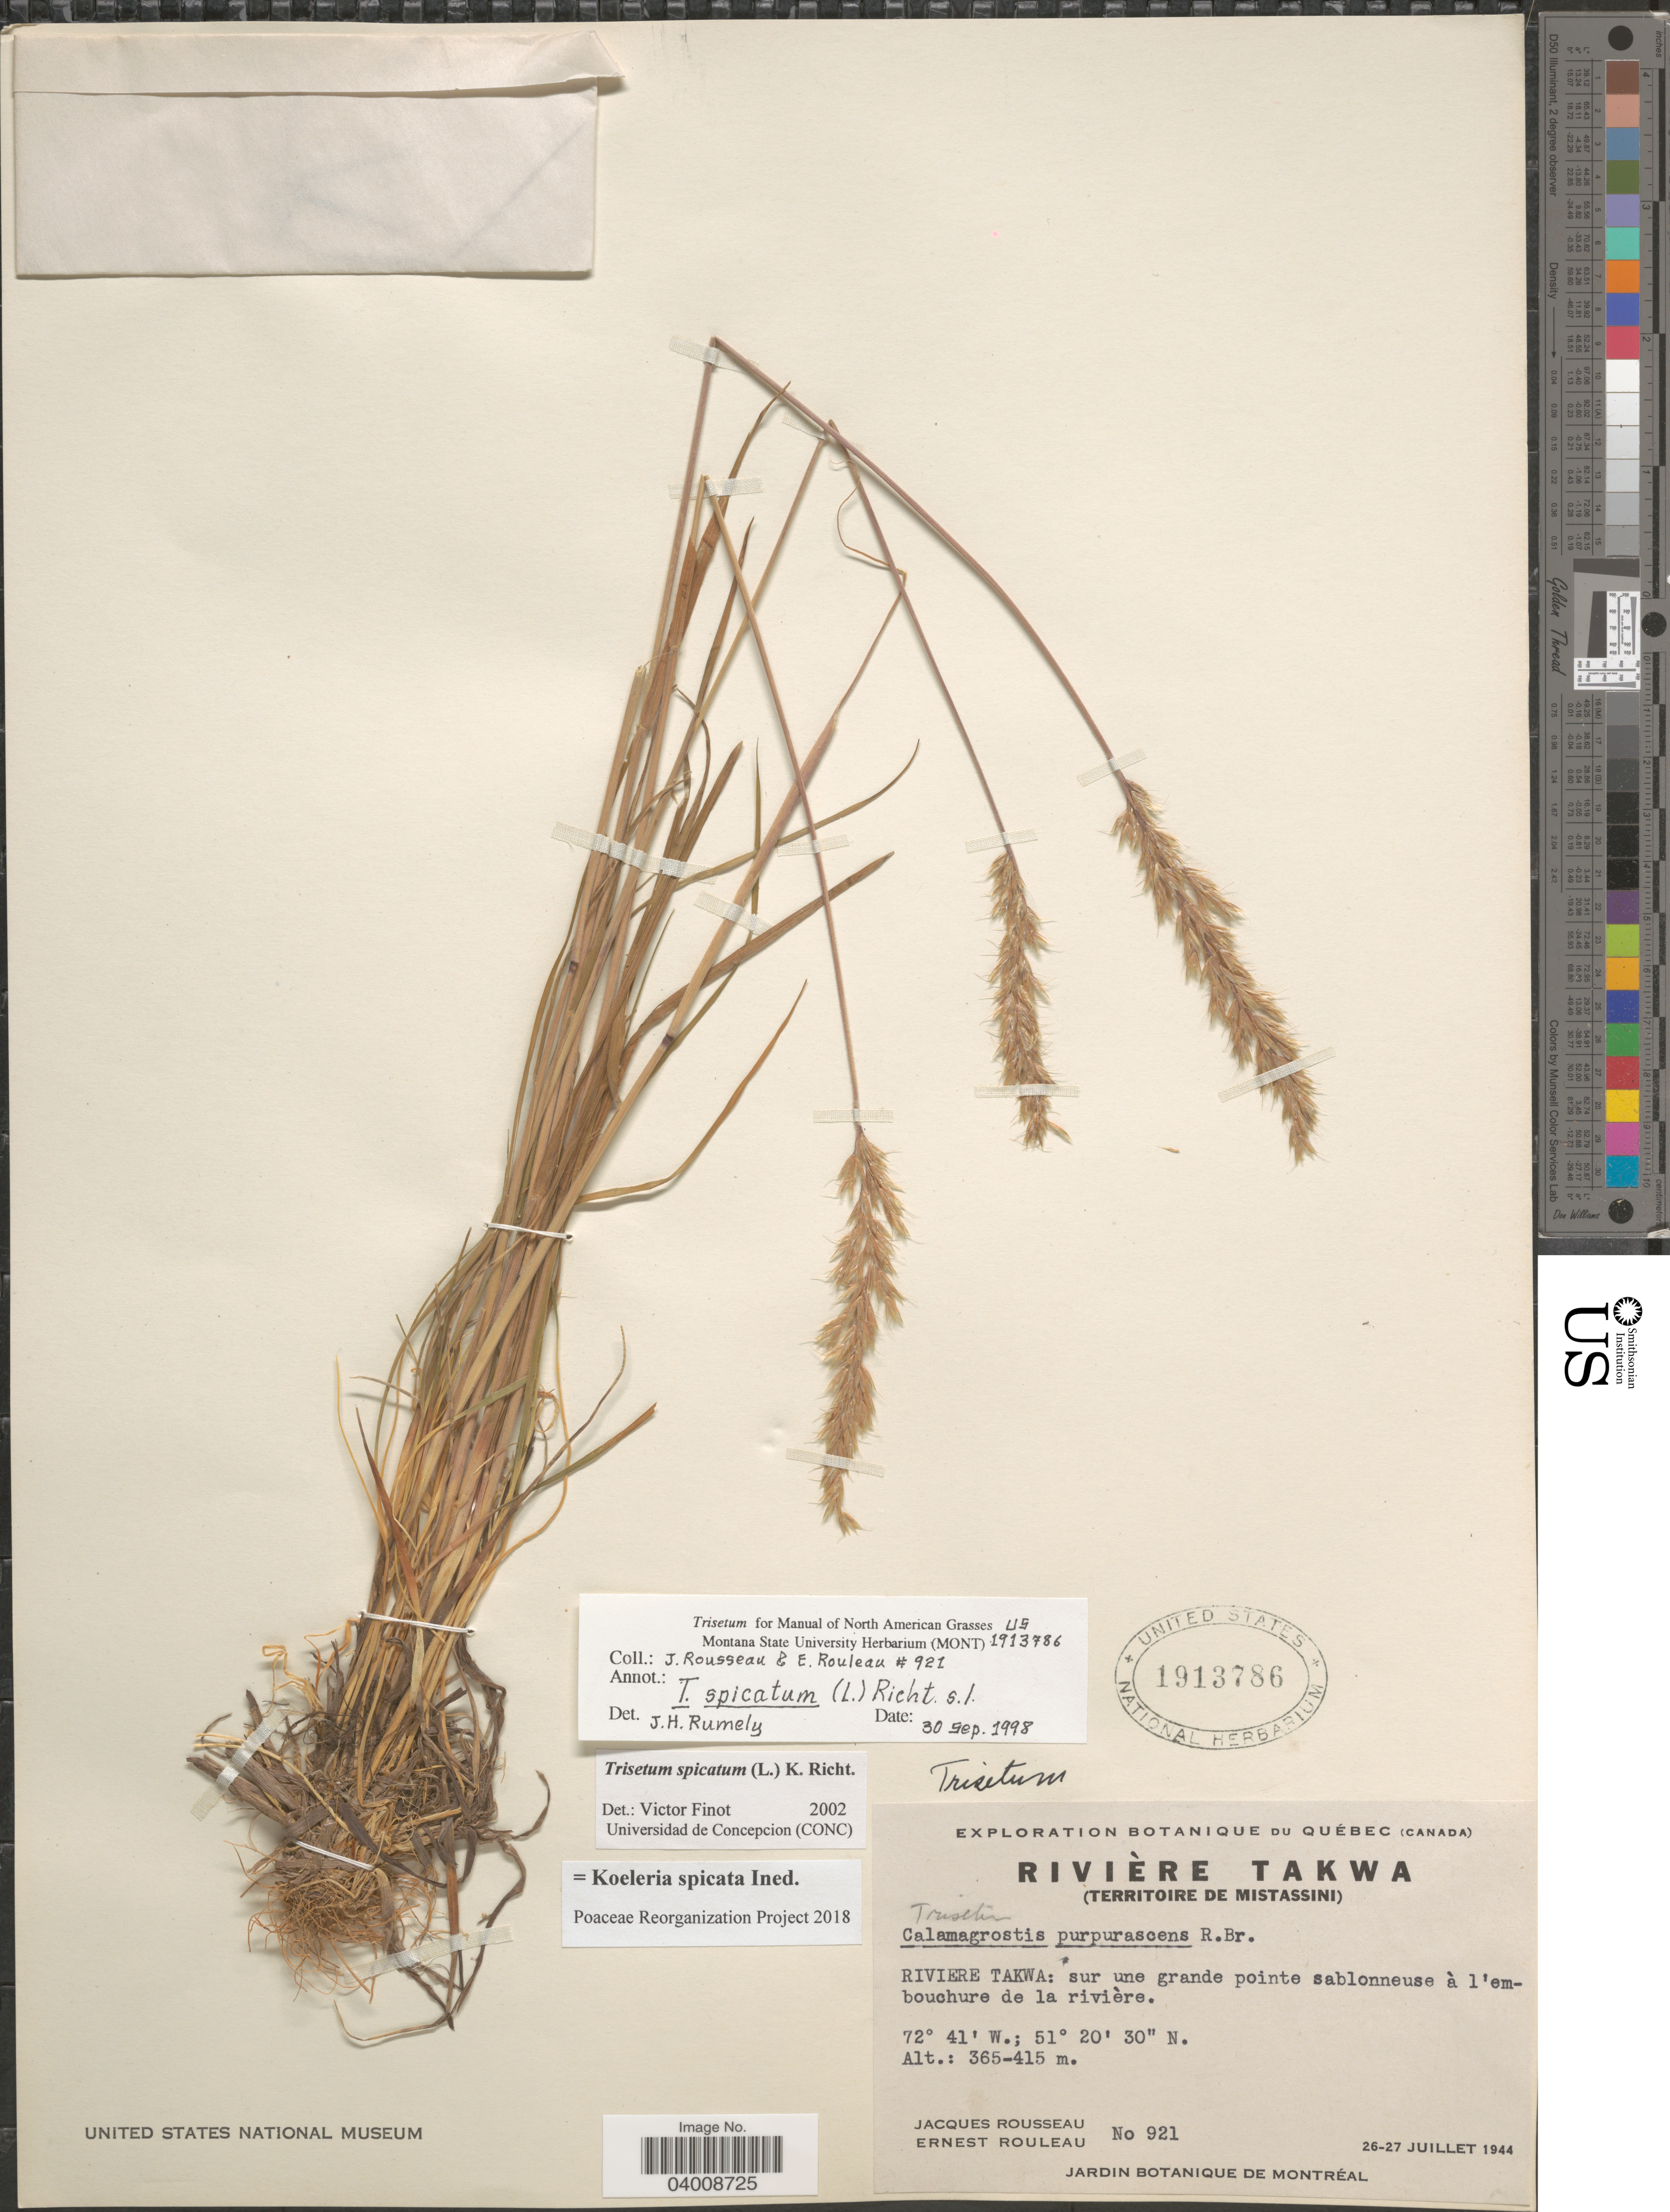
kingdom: Plantae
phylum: Tracheophyta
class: Liliopsida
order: Poales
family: Poaceae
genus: Koeleria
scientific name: Koeleria spicata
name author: (L.) Barberá et al.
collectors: J. Rousseau & J. Rouleau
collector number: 921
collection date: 1944-07-26/1944-07-27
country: Canada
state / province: Quebec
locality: Rivière Takwa (Territoire de Mistassini). Riviere Takwa: sur une grande pointe sablonneuse à l'embouchure de la rivière.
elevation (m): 365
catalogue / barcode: US 1913786